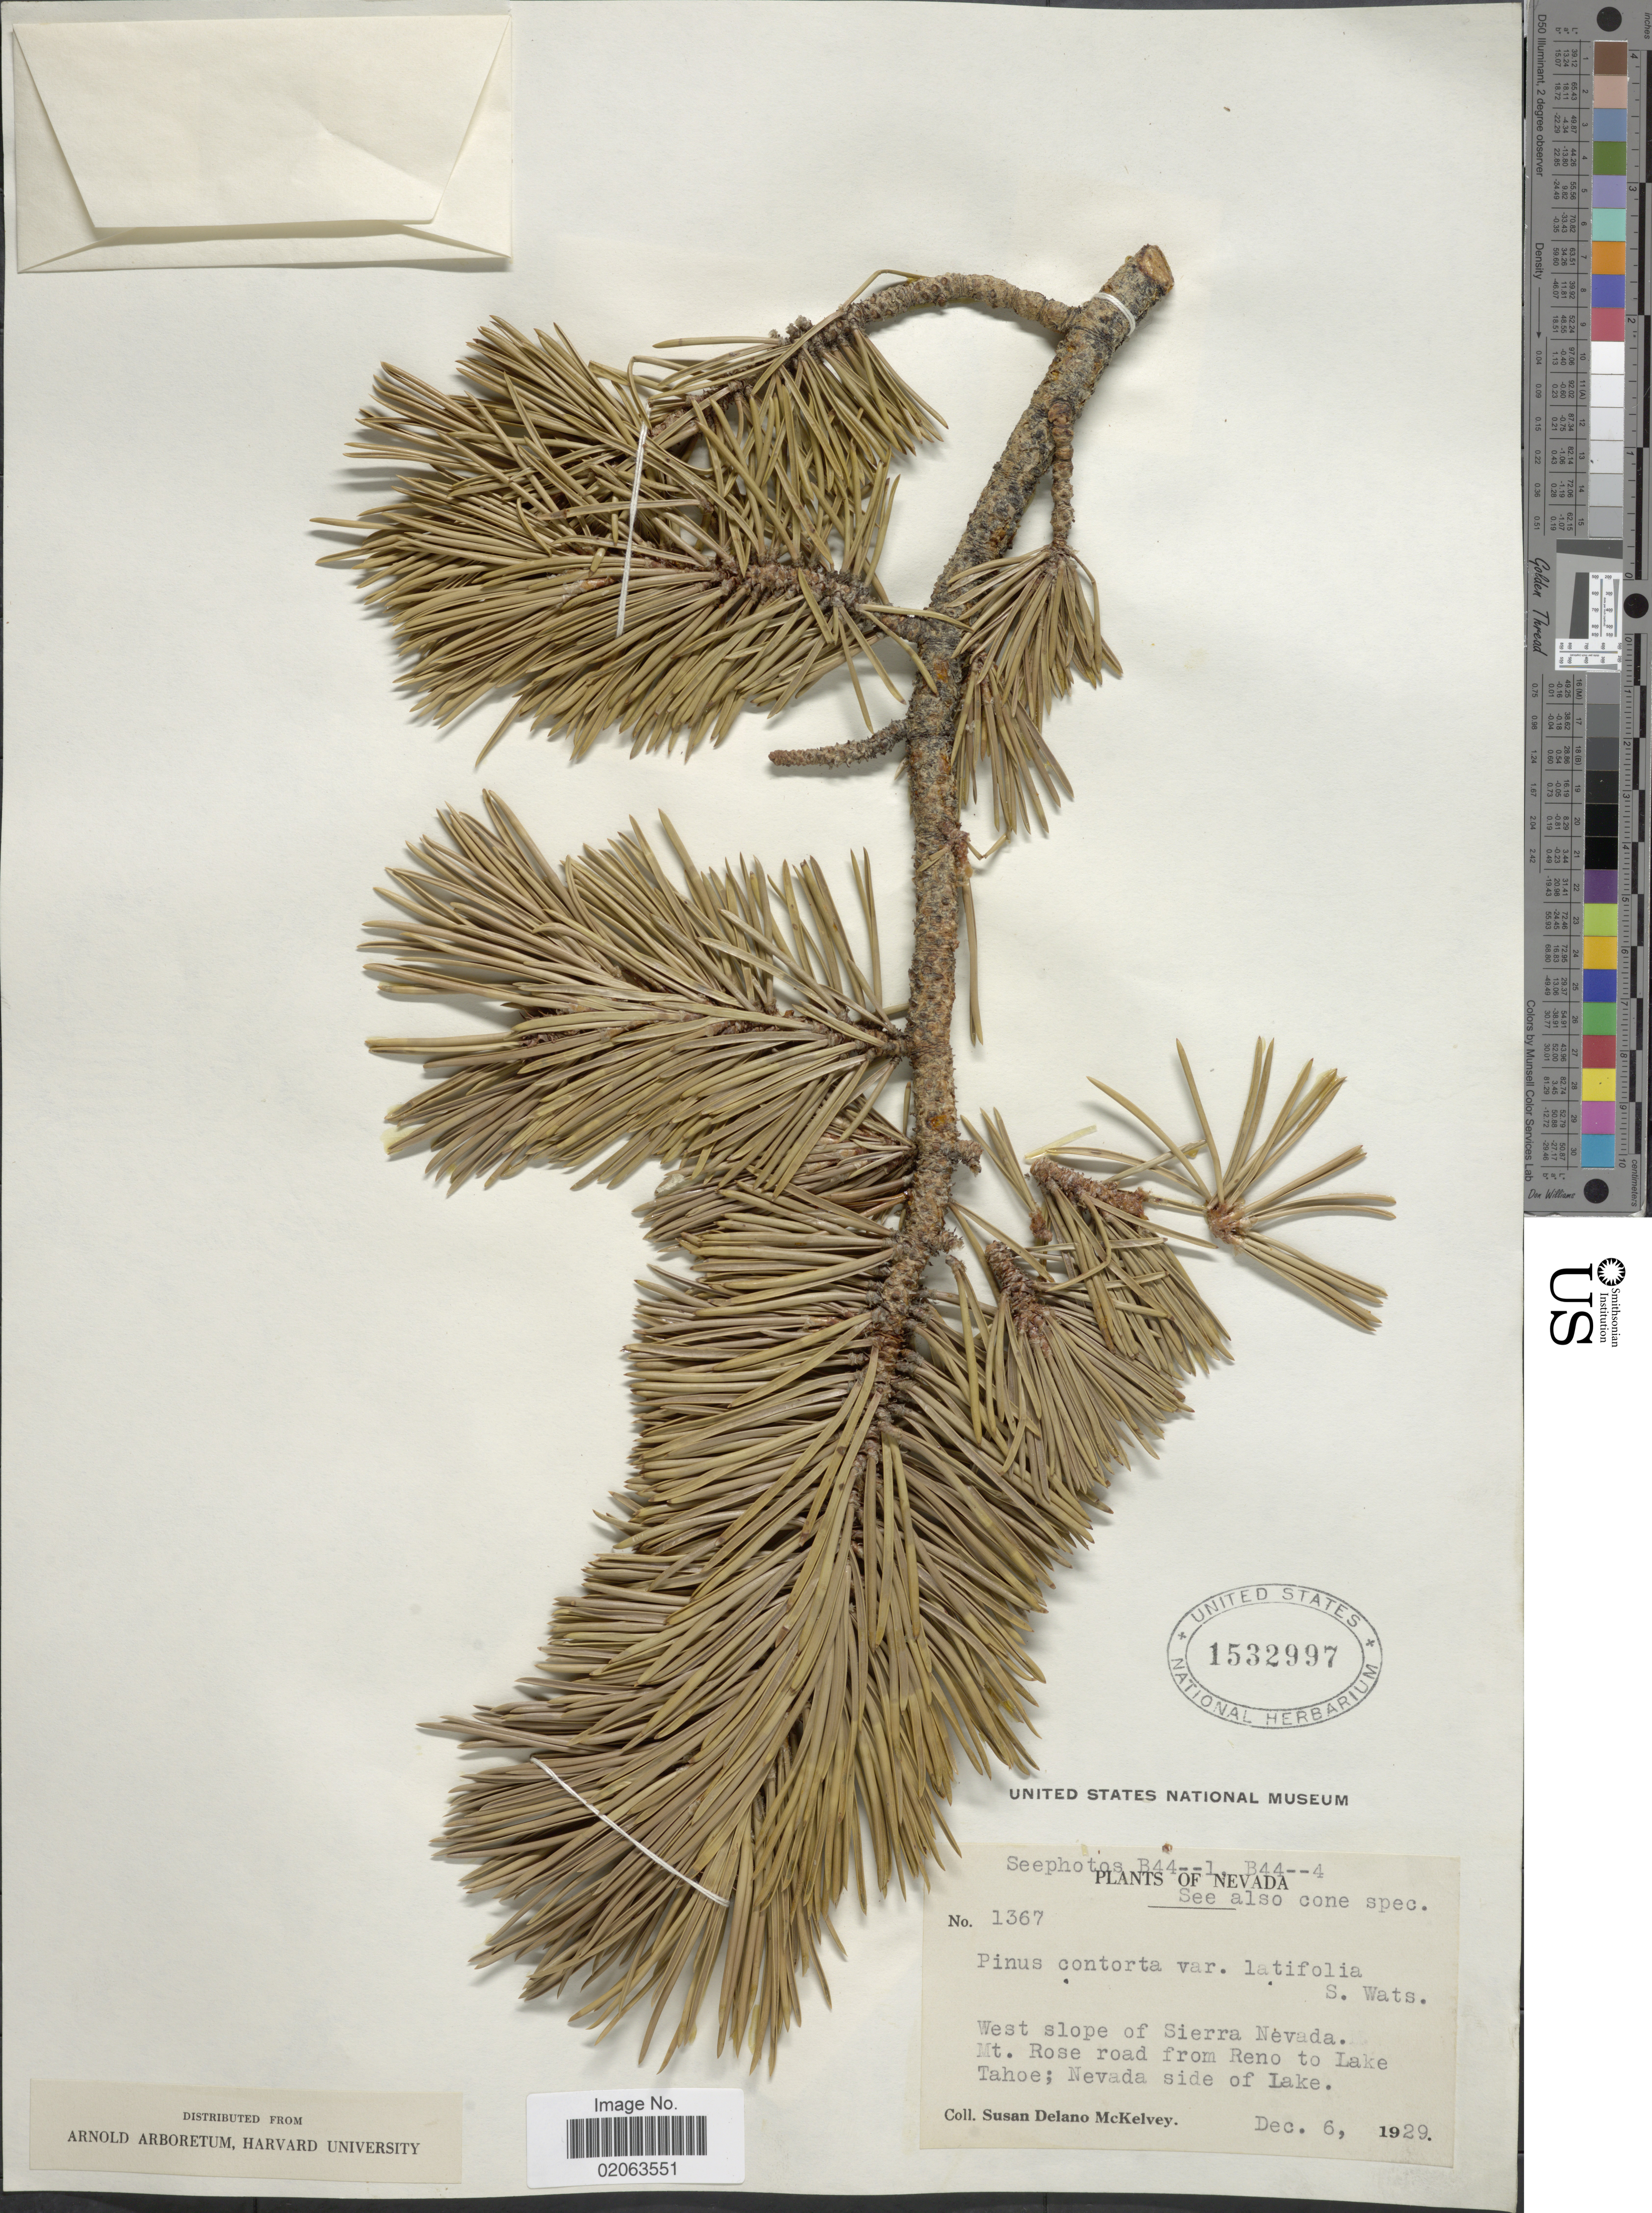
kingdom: Plantae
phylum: Tracheophyta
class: Pinopsida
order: Pinales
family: Pinaceae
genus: Pinus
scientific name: Pinus contorta var. latifolia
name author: Engelm. ex S. Watson in C. King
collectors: S. A. McKelvey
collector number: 1367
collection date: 1929-12-06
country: United States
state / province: Nevada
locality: Nevada. West slope of Sierra Nevada. Mt, Rose road from Reno to Lake Tahoe. Nevada side of Lake.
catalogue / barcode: US 1532997